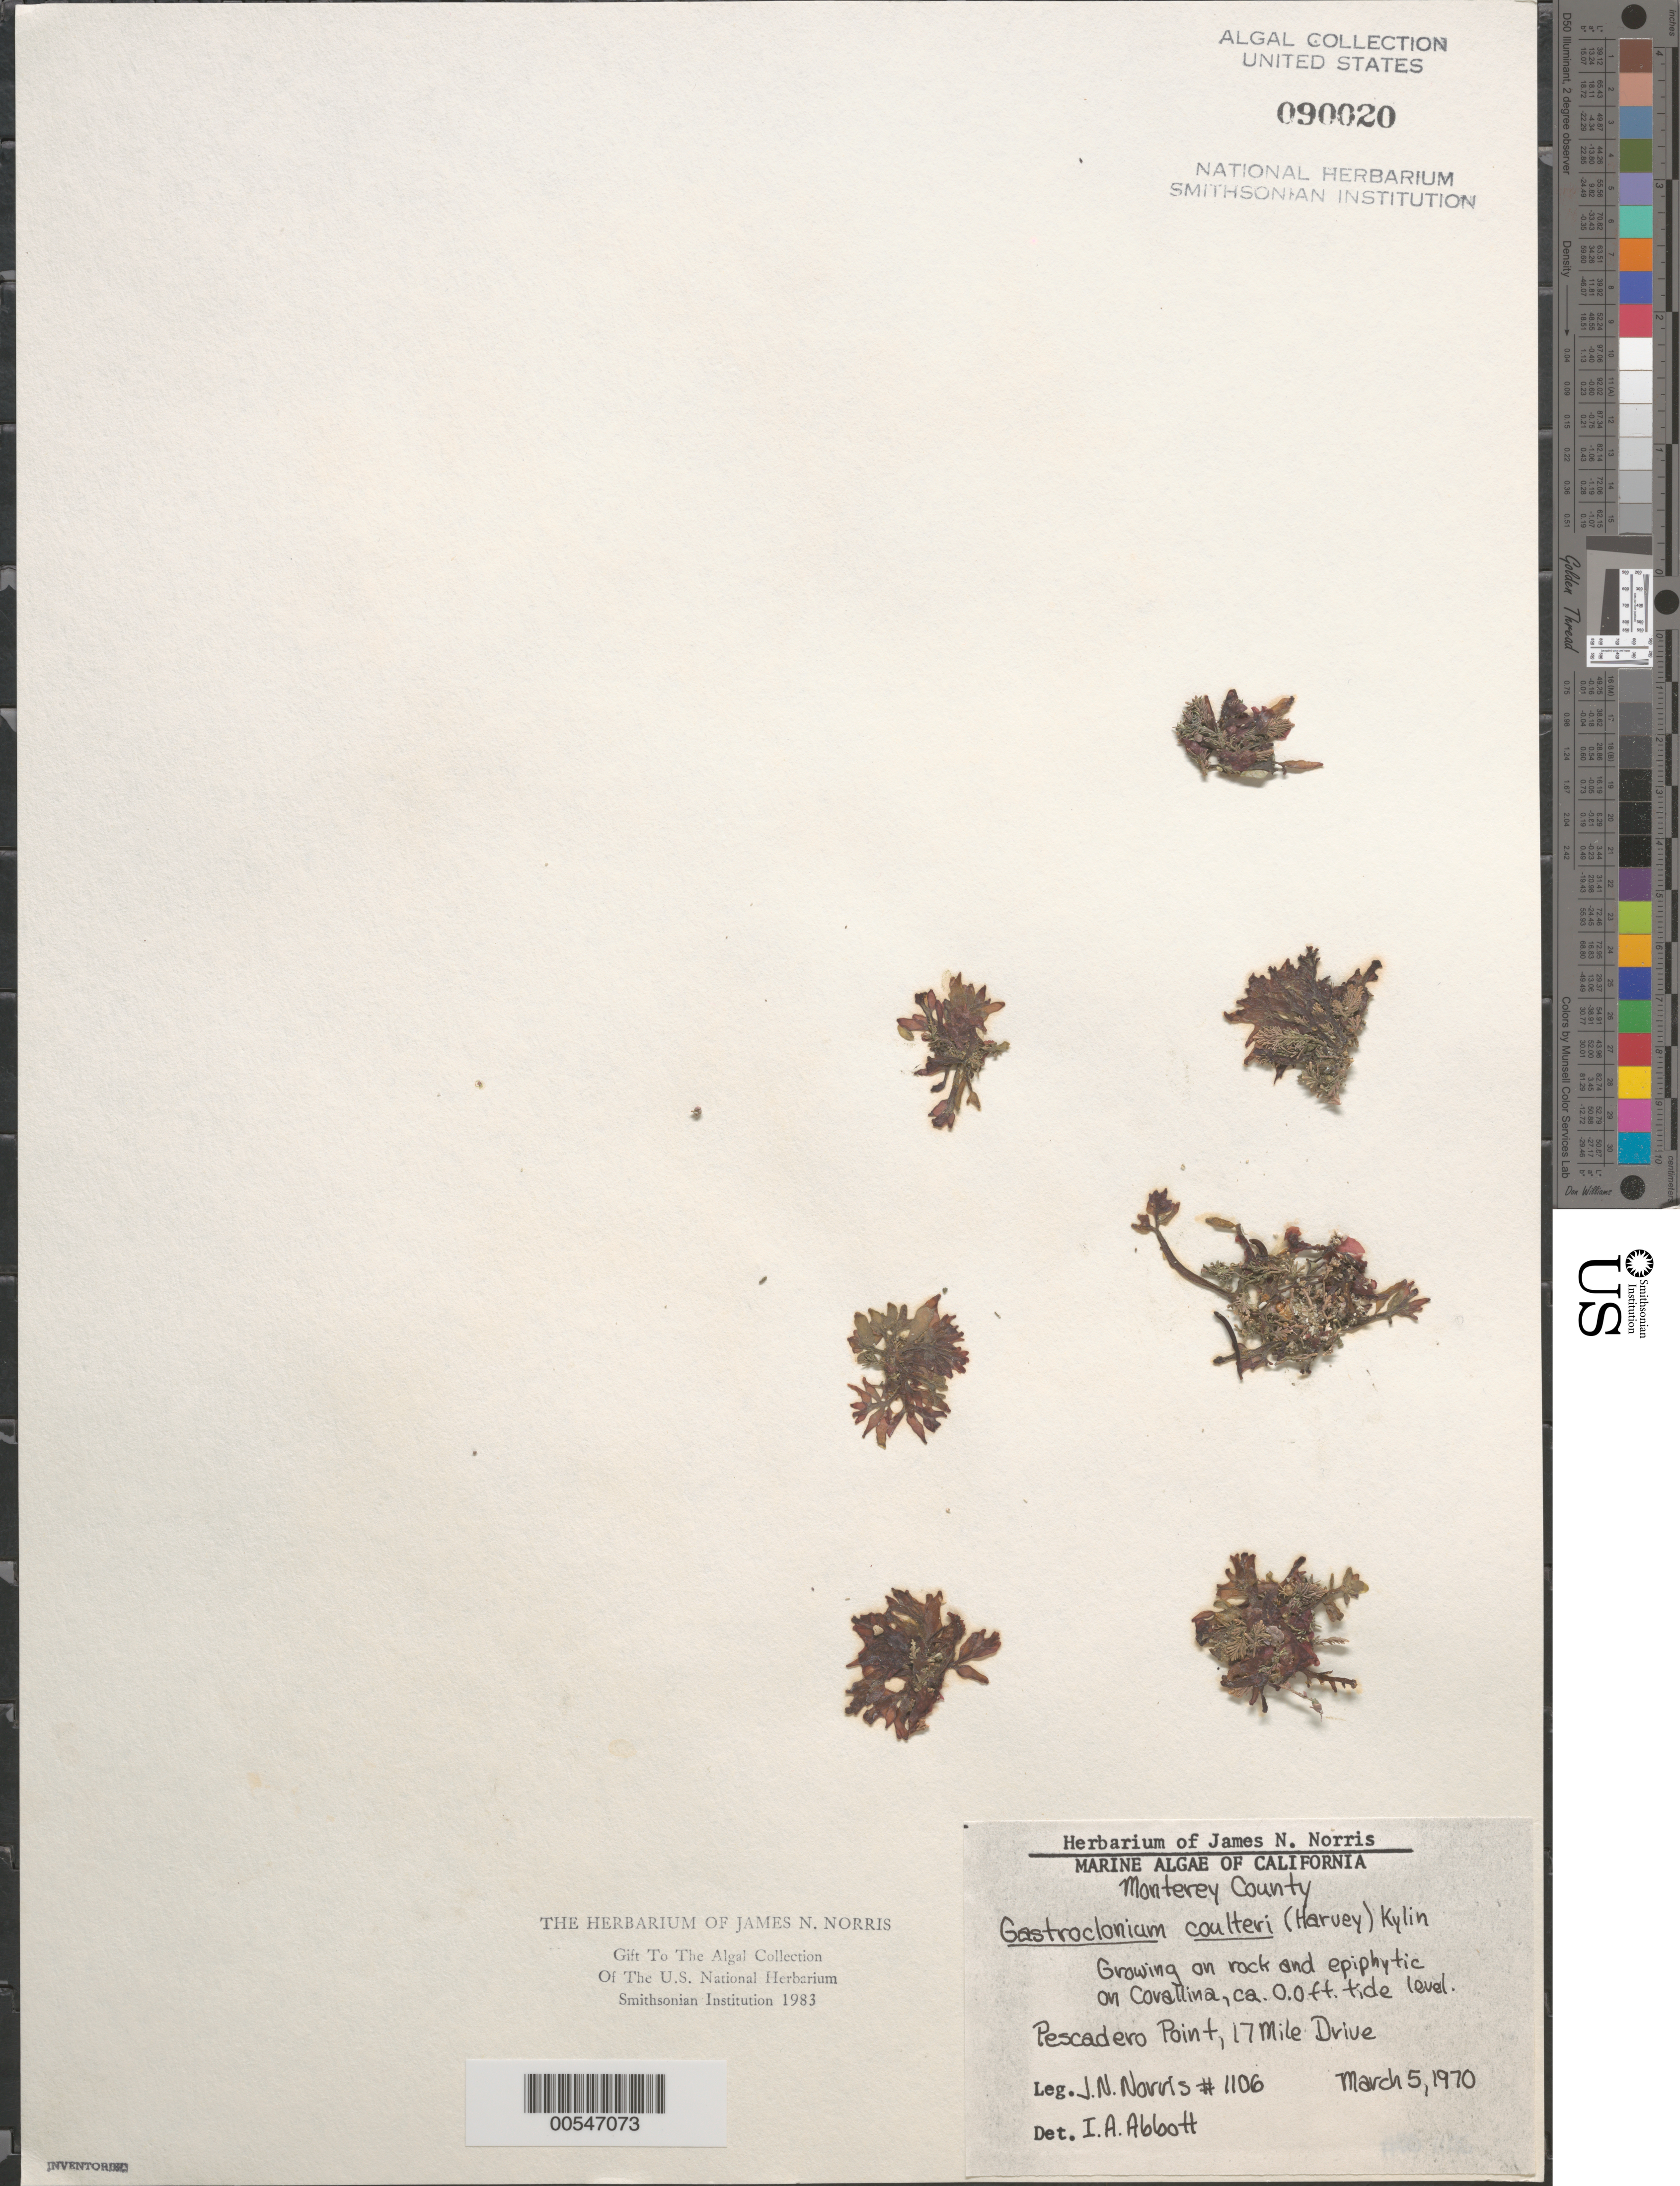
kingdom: Plantae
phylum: Rhodophyta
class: Florideophyceae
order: Rhodymeniales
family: Champiaceae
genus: Neogastroclonium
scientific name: Neogastroclonium subarticulatum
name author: (Turner) L. Le Gall et al.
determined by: Algae name updating Project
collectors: J. N. Norris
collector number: JN-1106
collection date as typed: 05 Mar 1970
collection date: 1970-03-05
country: United States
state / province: California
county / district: Monterey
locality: Pescadero Point, 17 Mile Drive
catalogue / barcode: US 90020